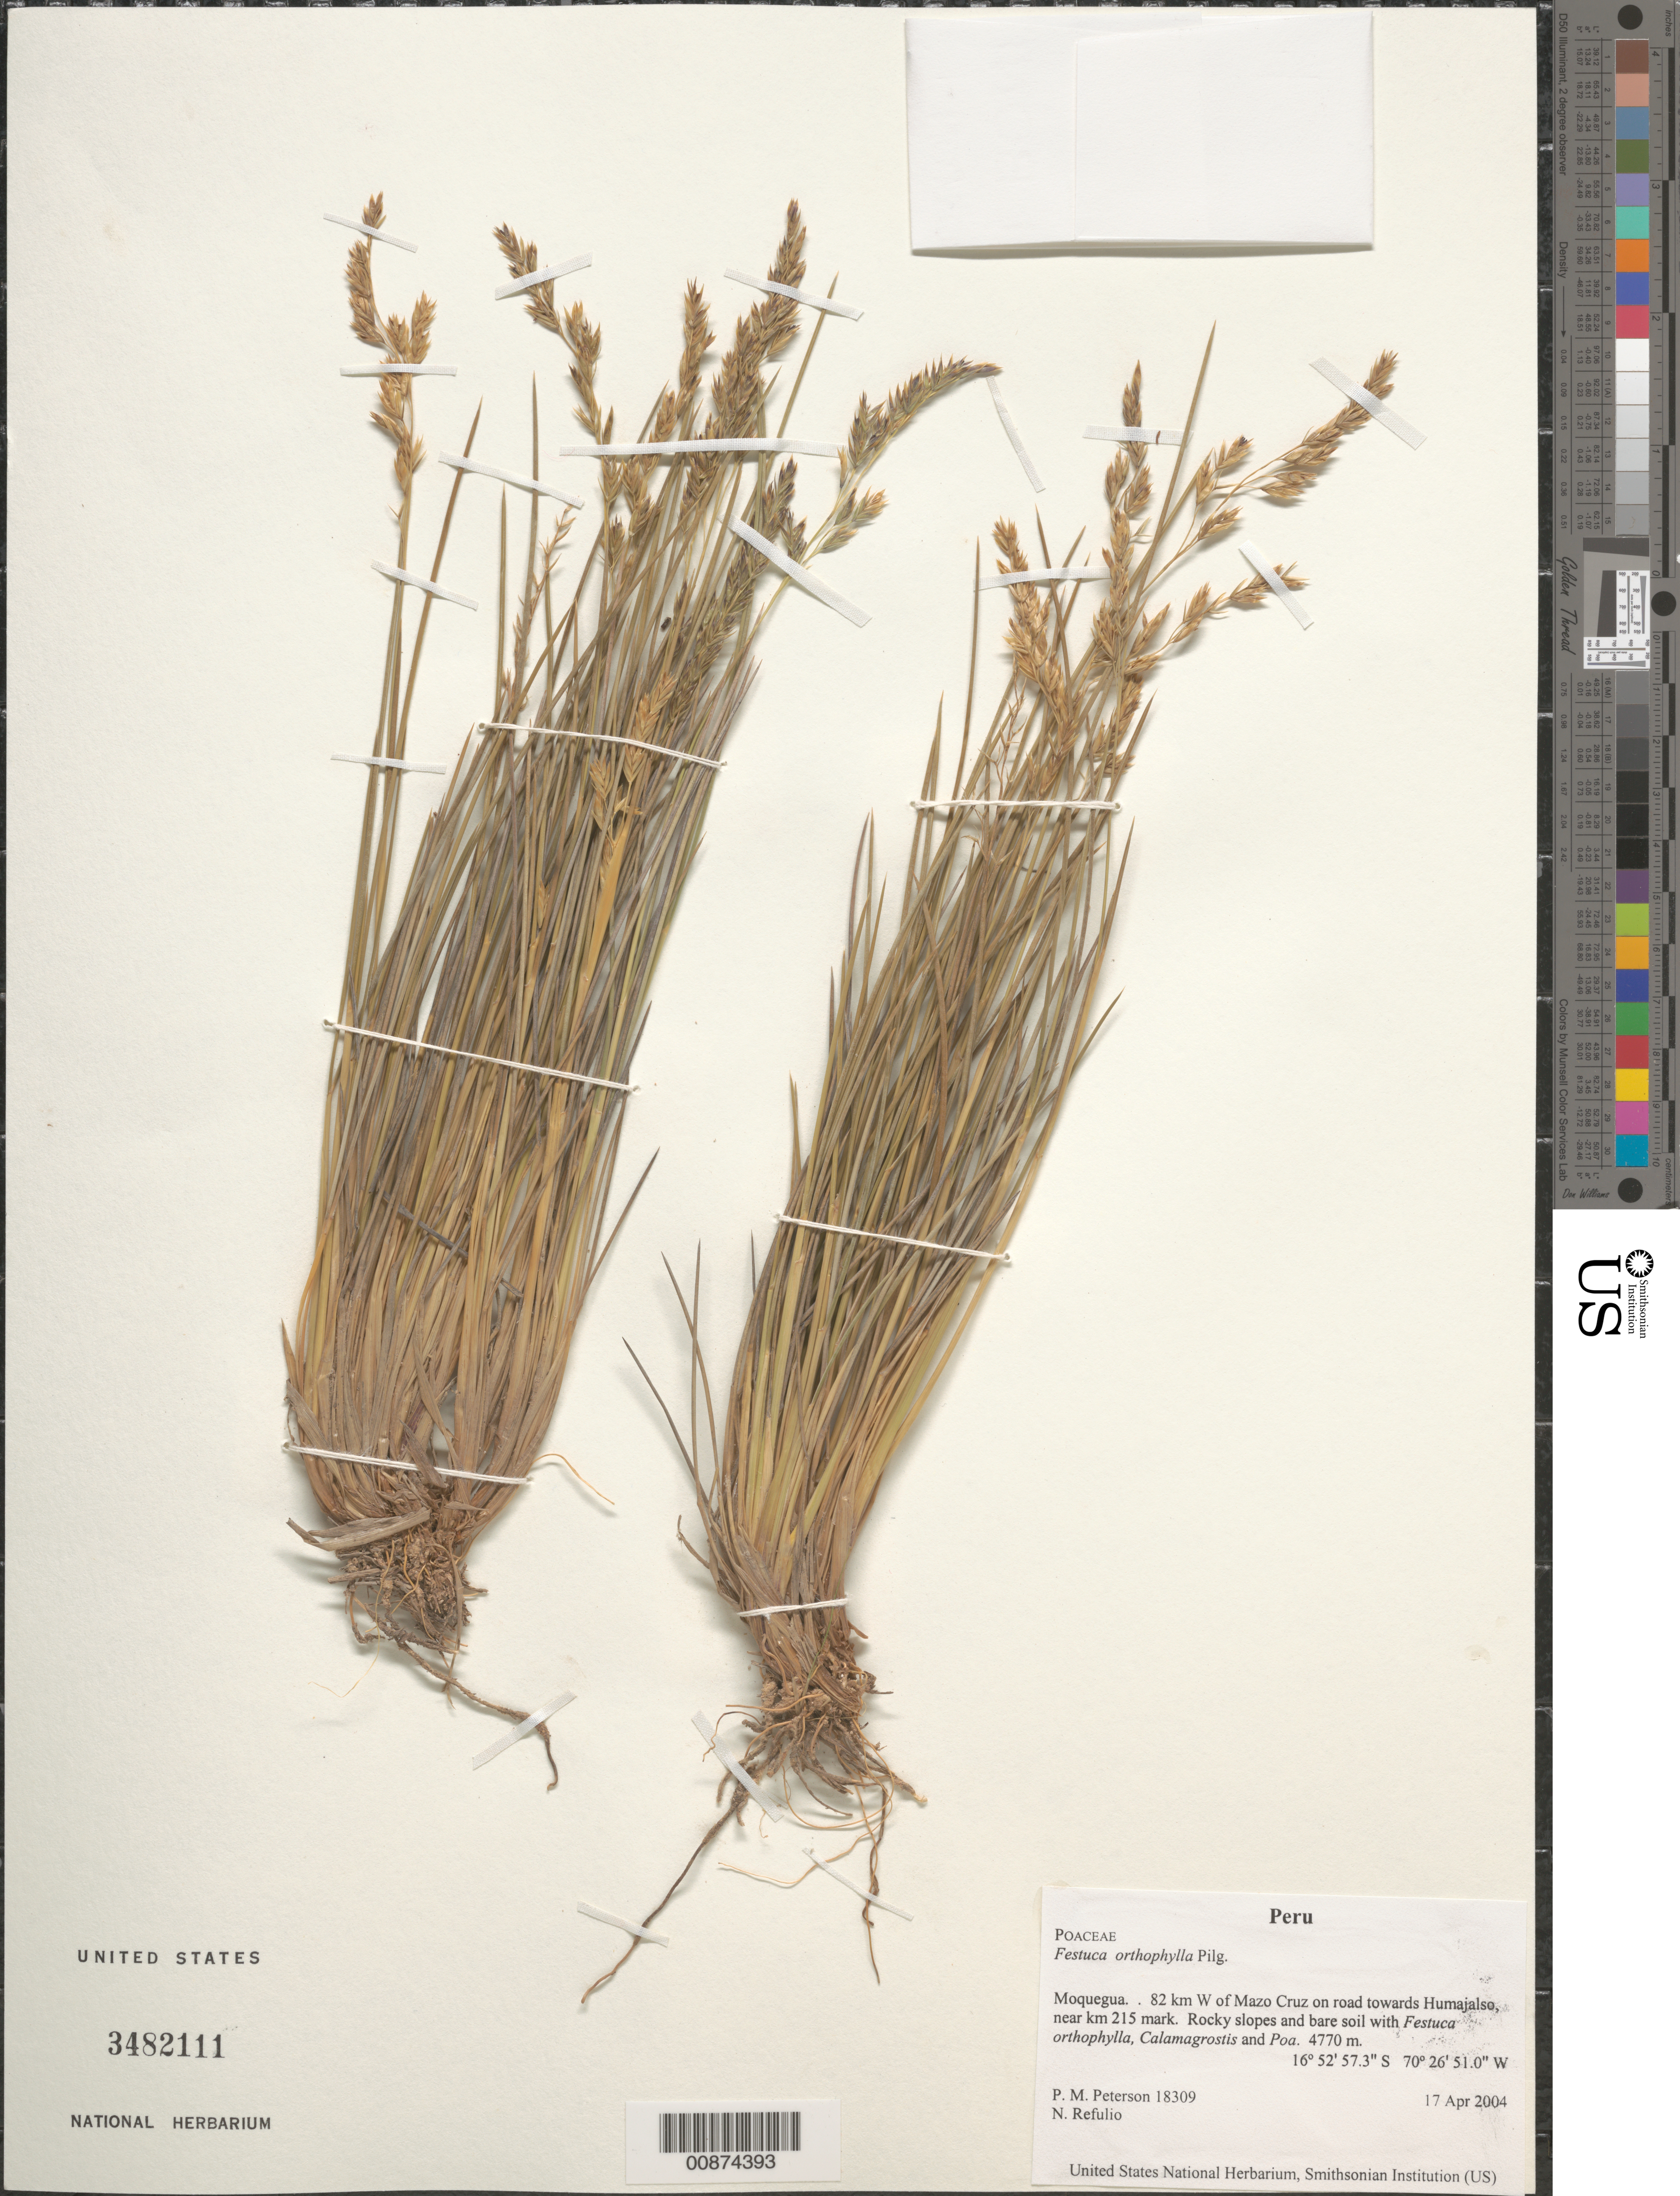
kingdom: Plantae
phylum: Tracheophyta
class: Liliopsida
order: Poales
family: Poaceae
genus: Festuca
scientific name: Festuca orthophylla var. boliviana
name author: Pilg.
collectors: P. M. Peterson & N. Refulio-Rodríguez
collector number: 18309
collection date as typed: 17 Apr 2004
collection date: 2004-04-17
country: Peru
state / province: Moquegua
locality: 82 km W of Mazo Cruz on road towards Humajalso, near km 215 mark. Rocky slopes and bare soil with Festuca orthophylla, Calamagrostis and Poa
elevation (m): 4770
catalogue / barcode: US 3482111